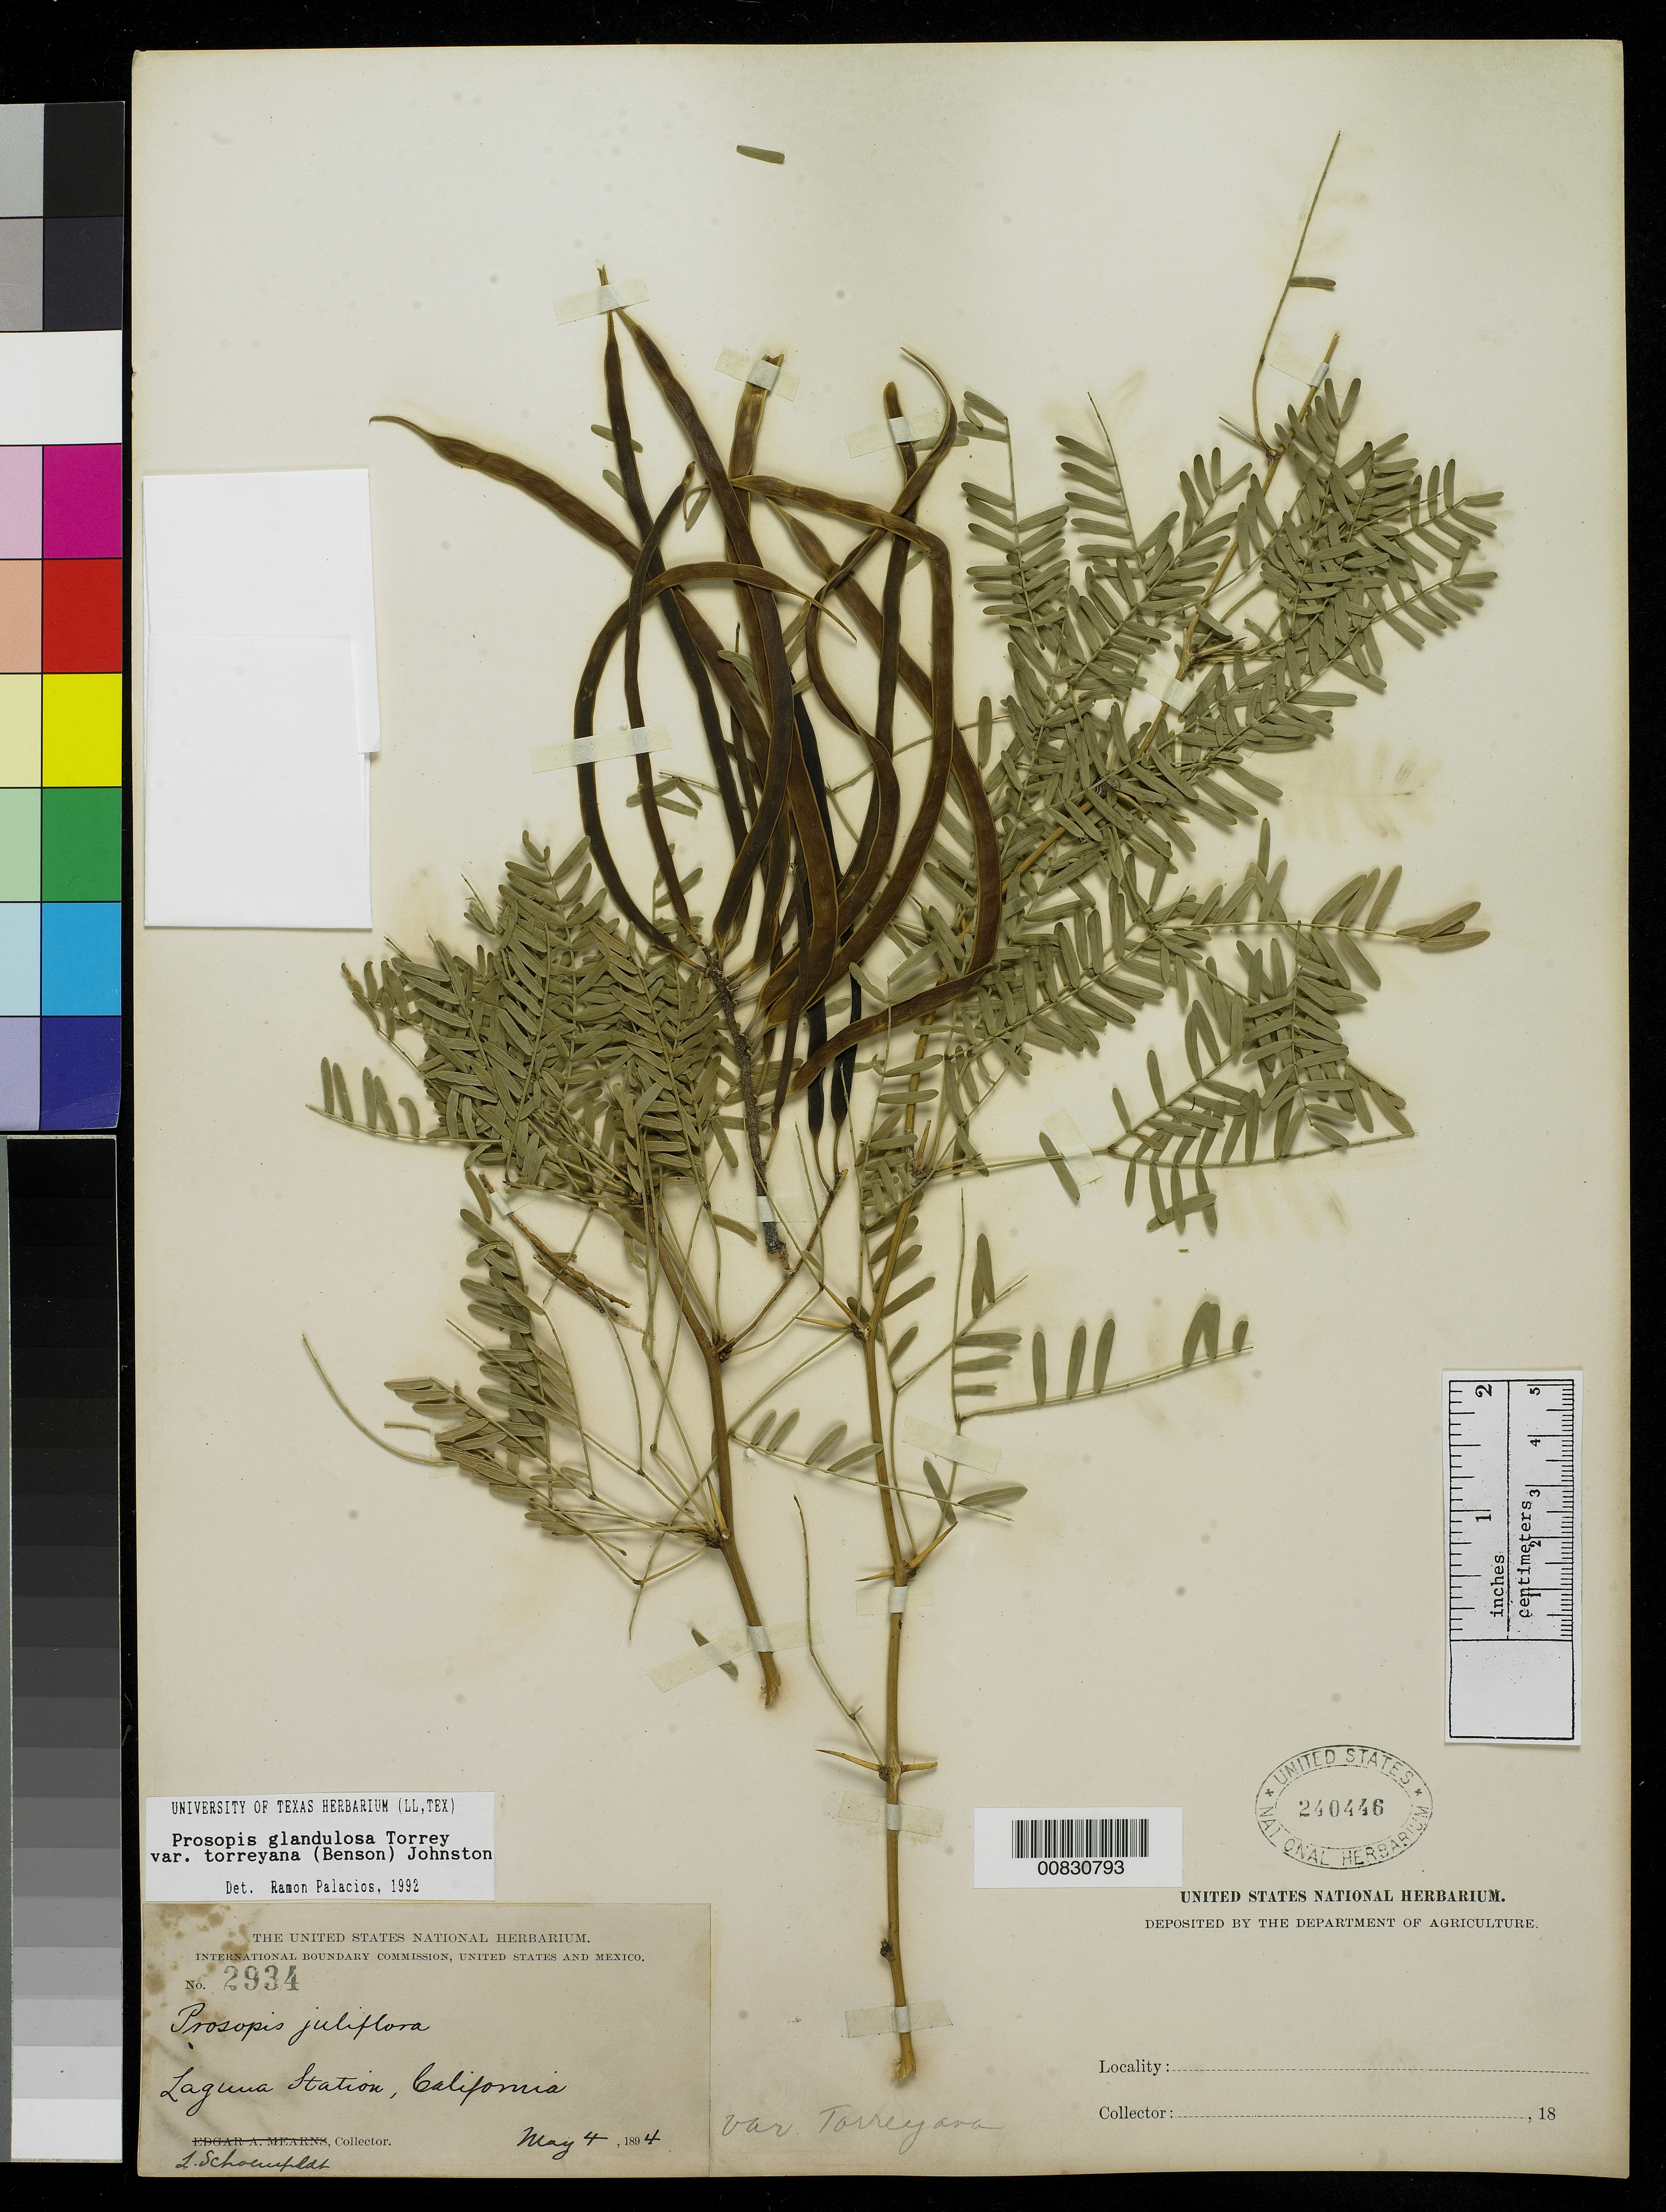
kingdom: Plantae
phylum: Tracheophyta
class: Magnoliopsida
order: Fabales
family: Fabaceae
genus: Neltuma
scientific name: Neltuma odorata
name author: (Torr. & Frém.) C. E. Hughes & G.P. Lewis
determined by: Strong, Mark T., (BOT), Smithsonian Institution - National Museum of Natural History (UNITED STATES)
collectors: L. Schoenfeldt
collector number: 2934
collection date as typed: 04 May 1894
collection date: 1894-05-04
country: United States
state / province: California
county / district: Orange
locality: Laguna Station, California.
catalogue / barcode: US 240446